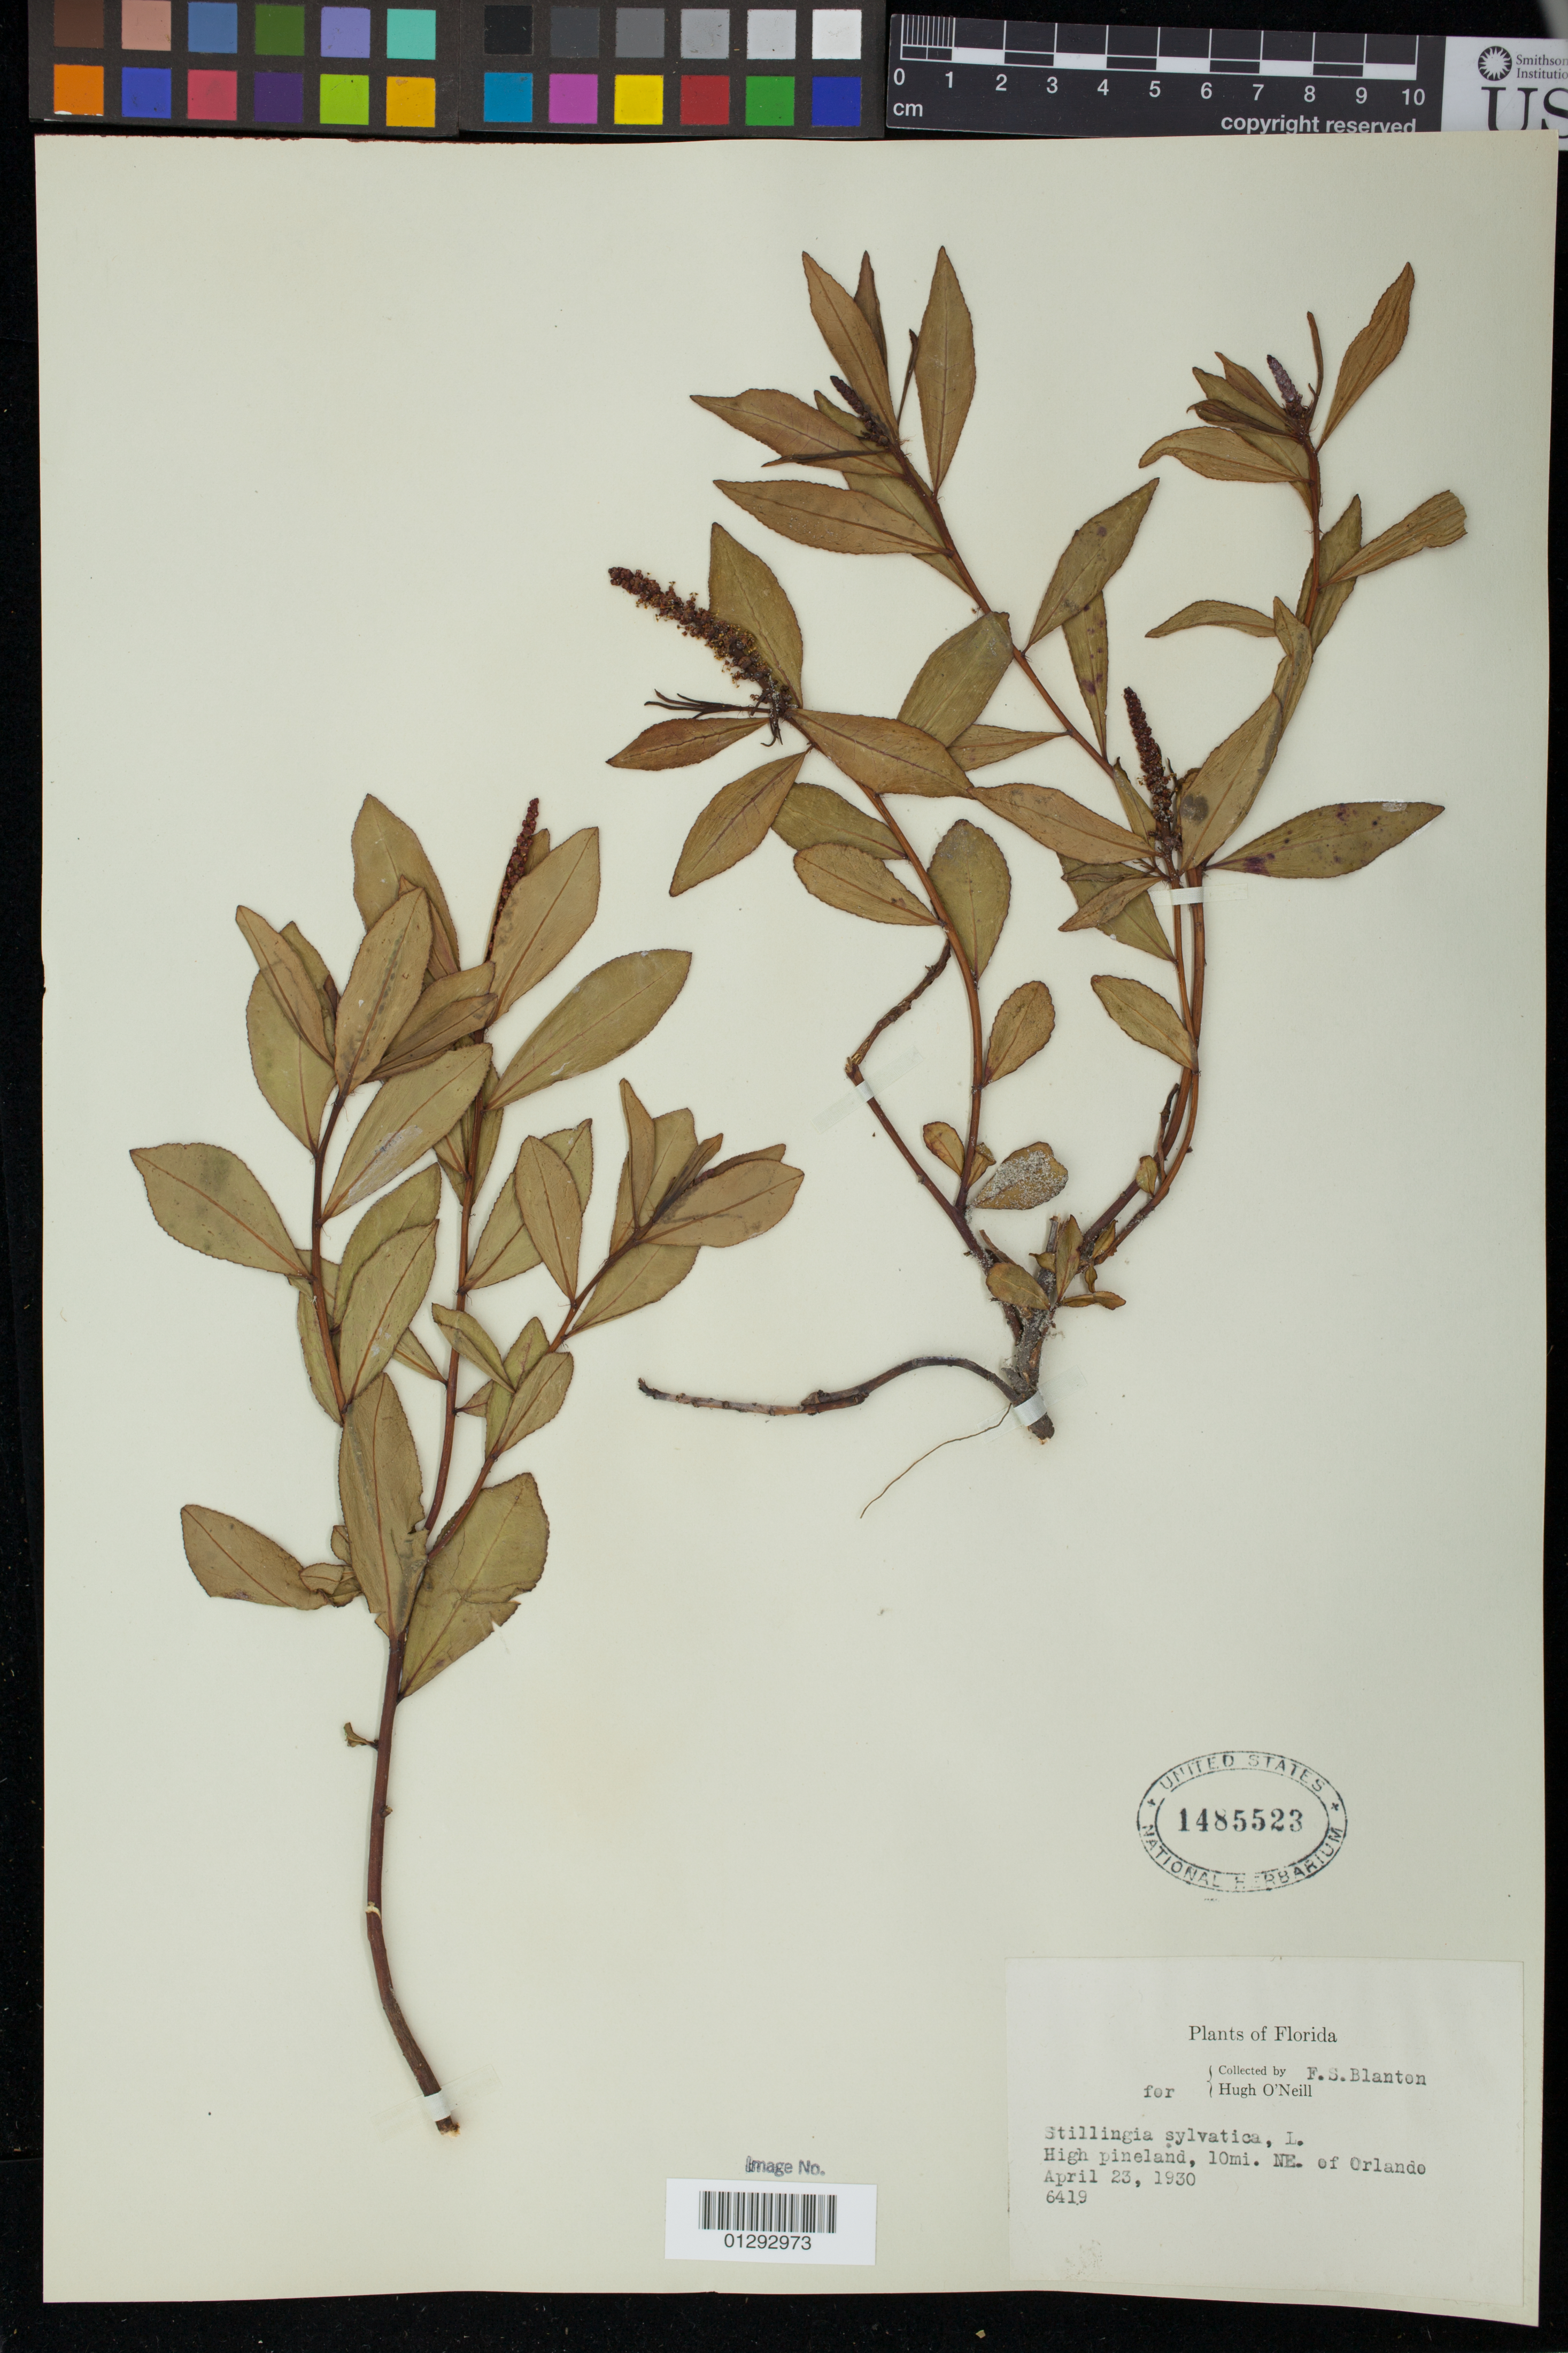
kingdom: Plantae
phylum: Tracheophyta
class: Magnoliopsida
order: Malpighiales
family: Euphorbiaceae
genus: Stillingia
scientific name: Stillingia sylvatica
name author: L.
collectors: F. S. Blanton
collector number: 6419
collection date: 1930-04-23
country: United States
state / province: Florida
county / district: Orange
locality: High pineland, 10 mi. NE of Orlando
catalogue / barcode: US 1485523